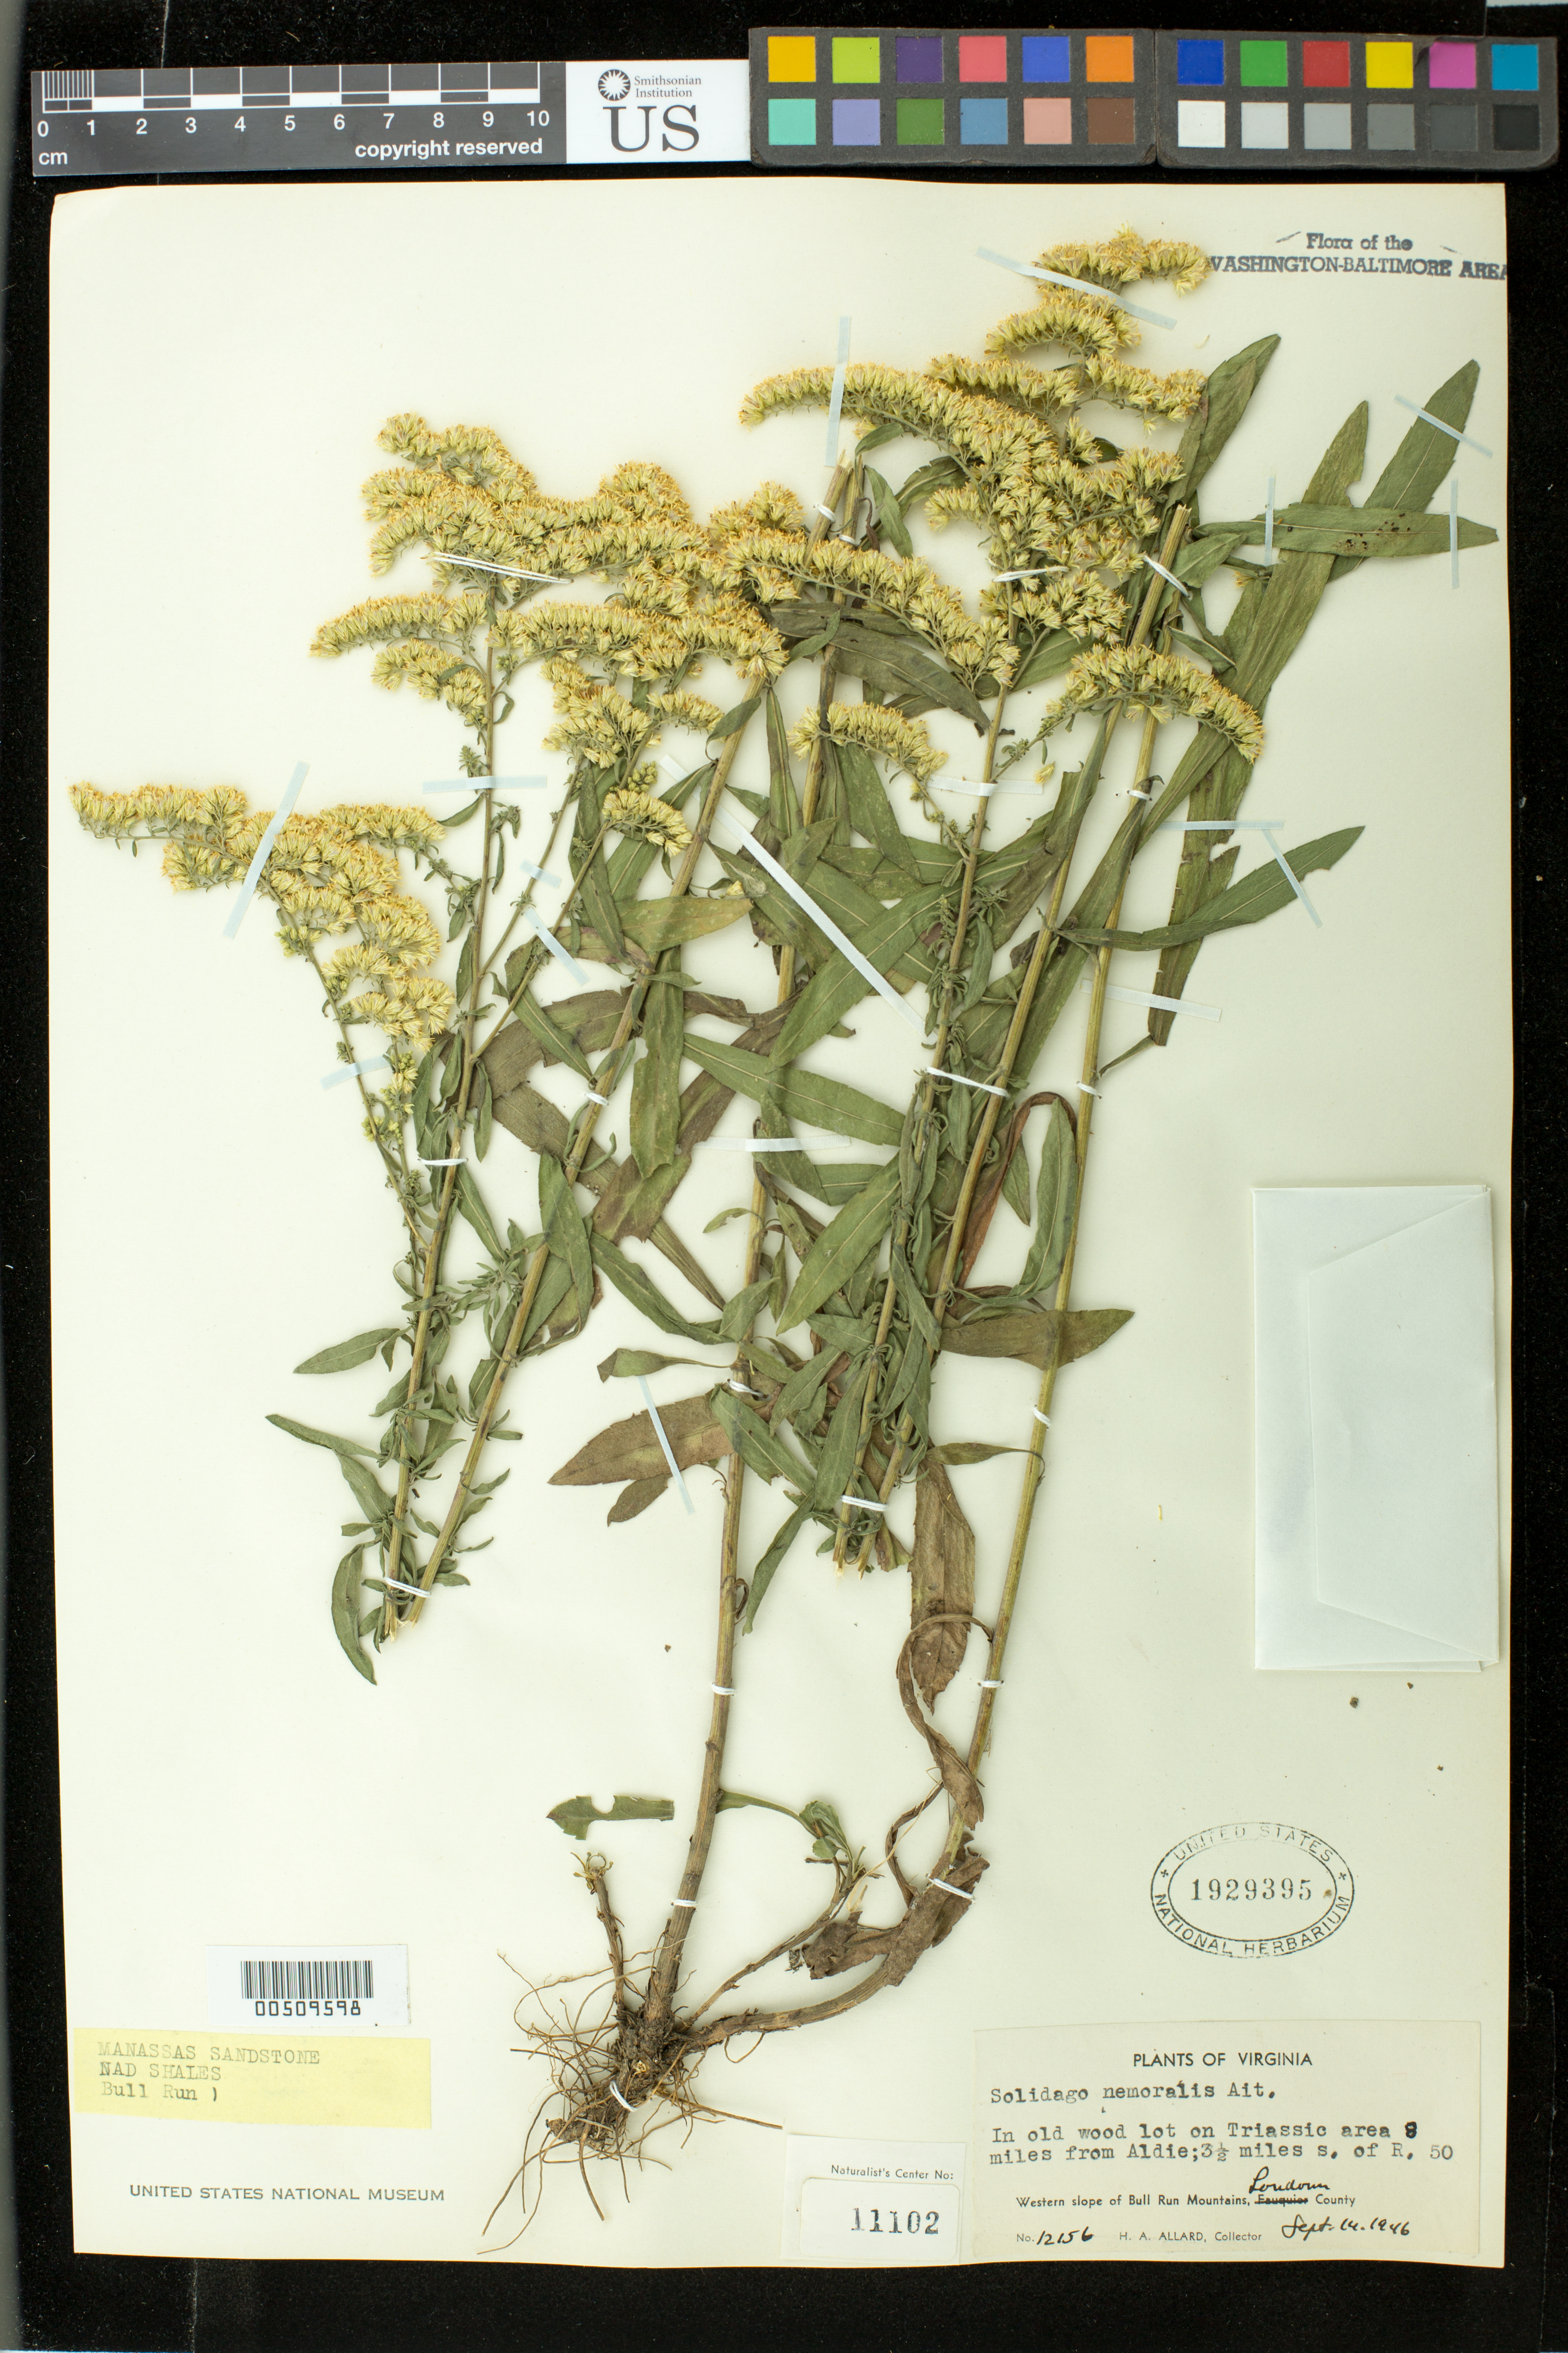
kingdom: Plantae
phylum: Tracheophyta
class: Magnoliopsida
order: Asterales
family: Asteraceae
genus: Solidago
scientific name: Solidago nemoralis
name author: Aiton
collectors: H. A. Allard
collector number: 12156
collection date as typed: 14 Sep 1946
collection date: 1946-09-14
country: United States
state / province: Virginia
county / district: Loudoun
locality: Bull Run Mts., 8 mi. from Aldie, 3.5 mi. S of Rt. 50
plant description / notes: Specimens returned from Naturalist Center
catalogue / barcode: US 1929395